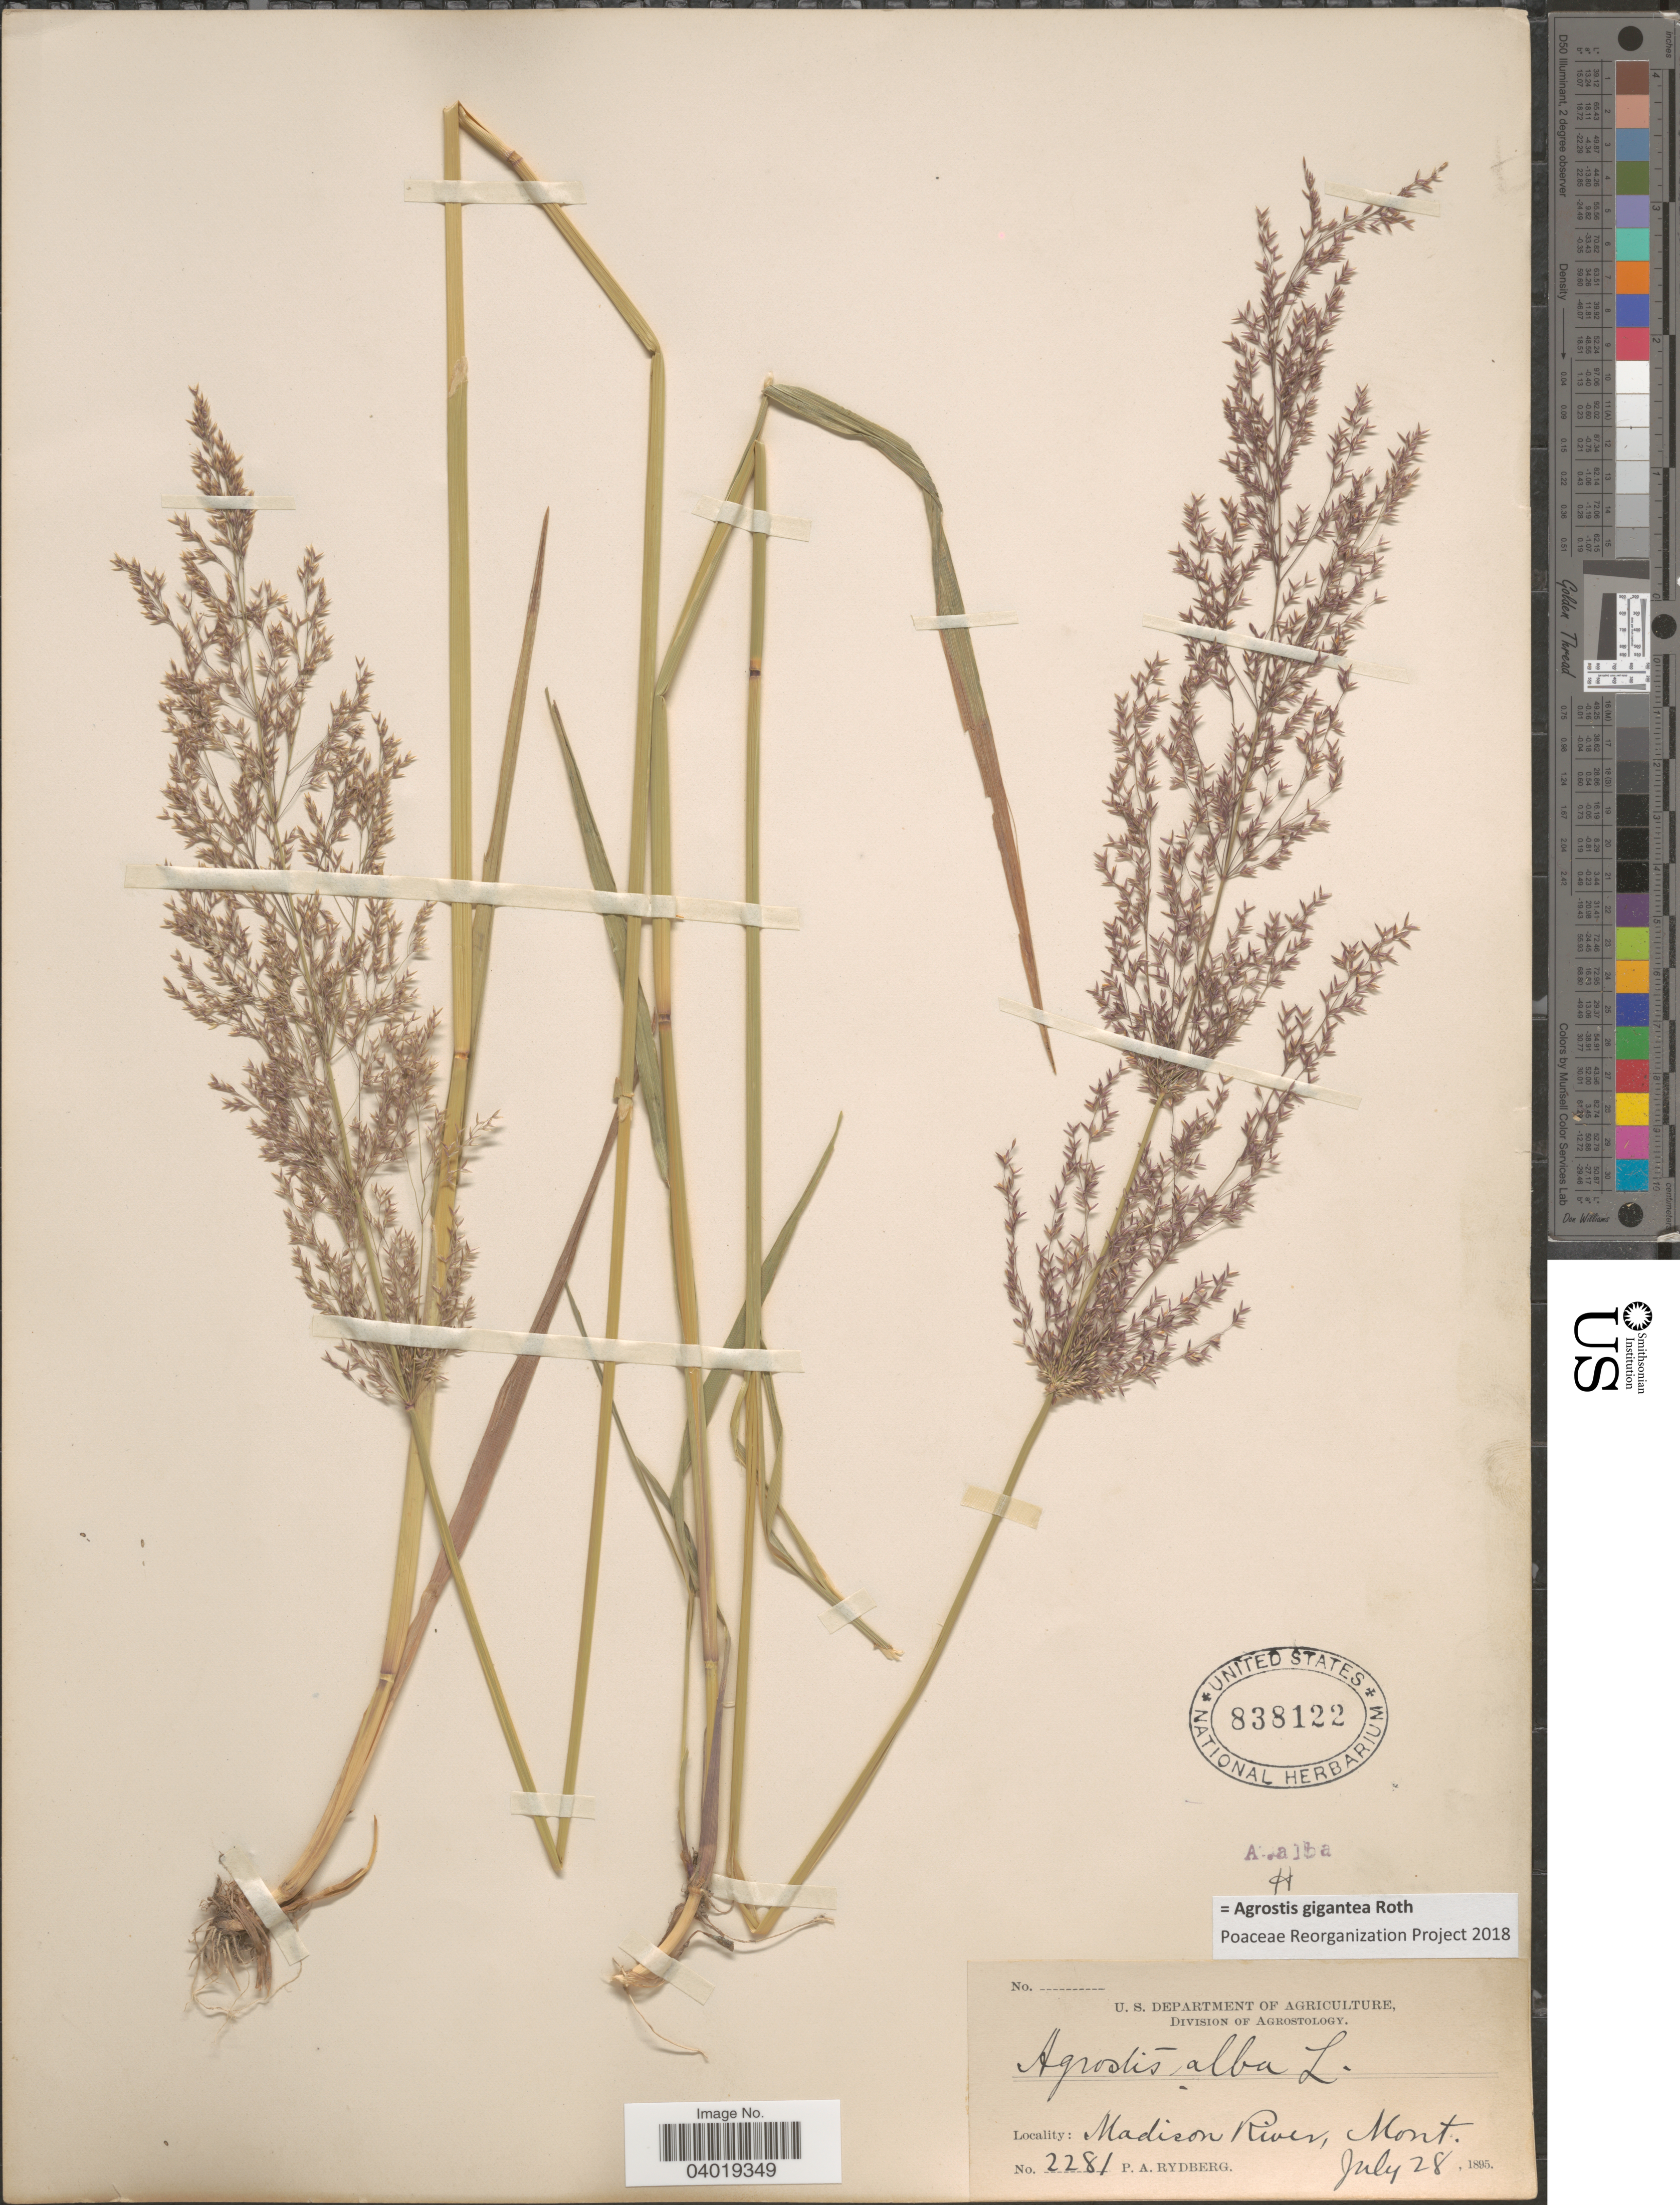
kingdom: Plantae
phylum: Tracheophyta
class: Liliopsida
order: Poales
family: Poaceae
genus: Agrostis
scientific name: Agrostis gigantea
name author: Roth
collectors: P. A. Rydberg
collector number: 2281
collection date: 1895-07-28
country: United States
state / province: Montana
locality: Madison River.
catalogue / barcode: US 838122